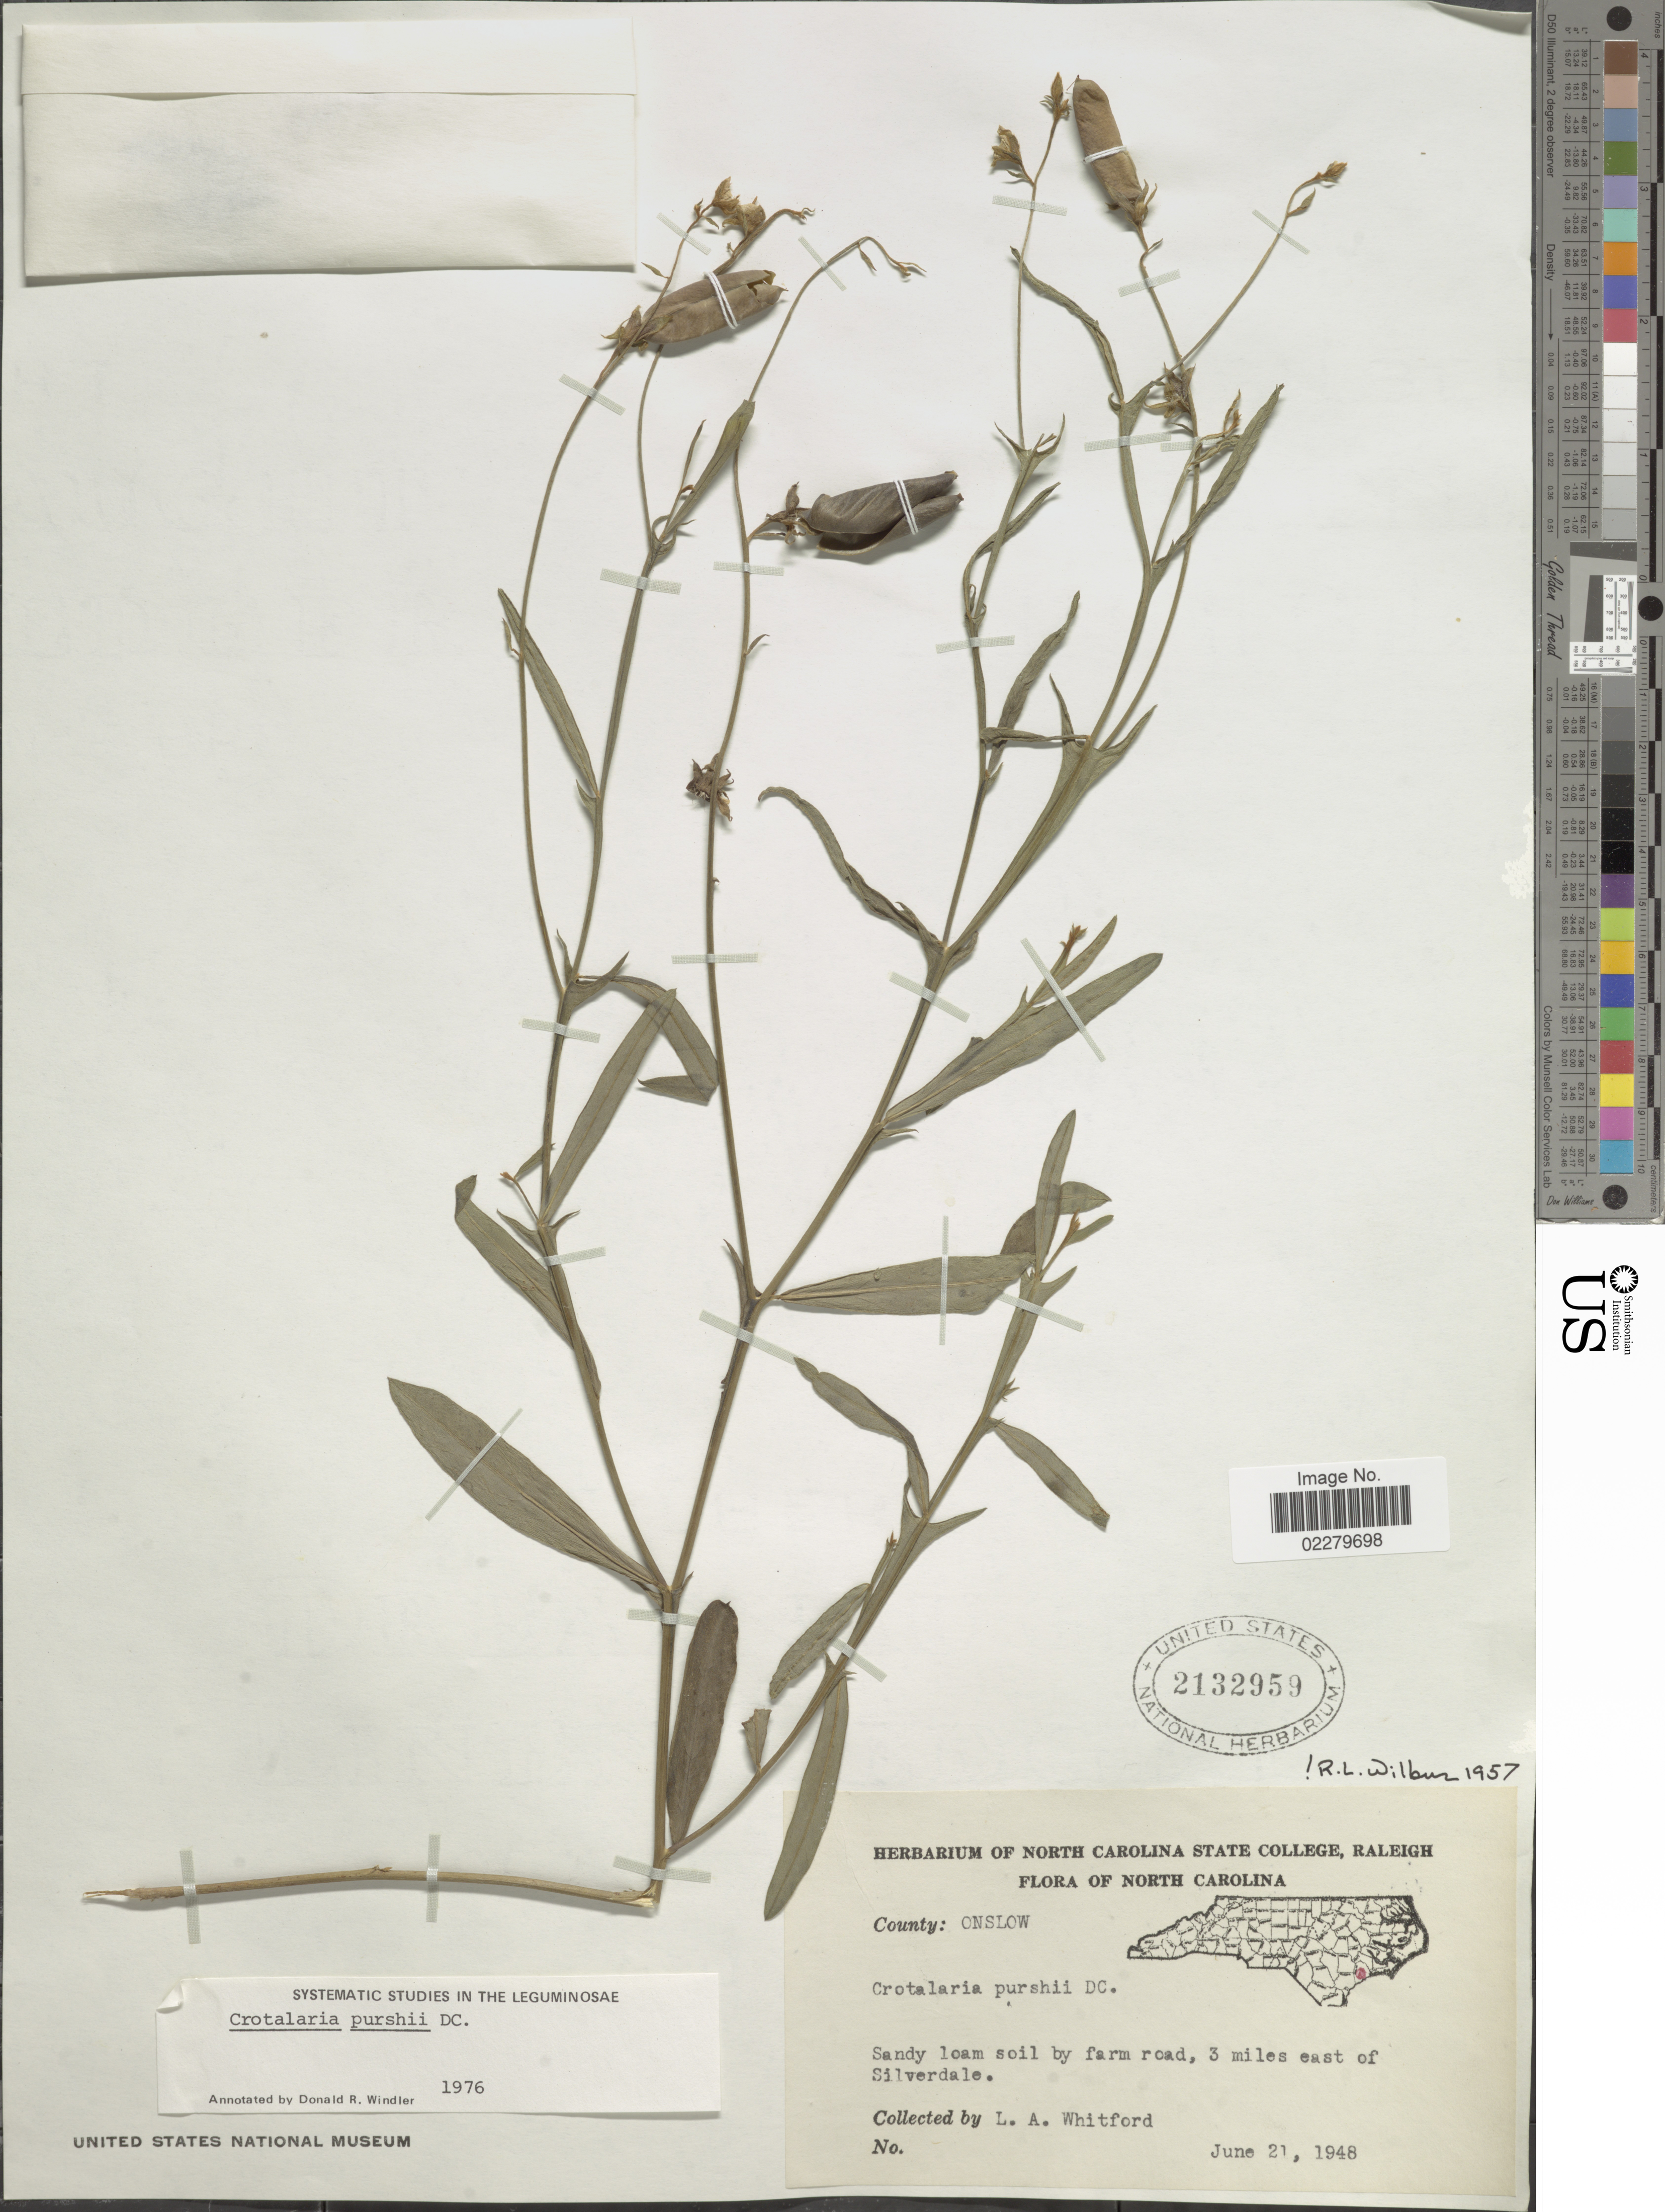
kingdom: Plantae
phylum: Tracheophyta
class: Magnoliopsida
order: Fabales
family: Fabaceae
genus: Crotalaria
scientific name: Crotalaria purshii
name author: DC.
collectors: L. Whitford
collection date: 1948-06-21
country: United States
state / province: North Carolina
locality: County: Onslow. Sandy loam soil by farm road, 3 miles east of Silverdale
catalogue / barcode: US 2132959